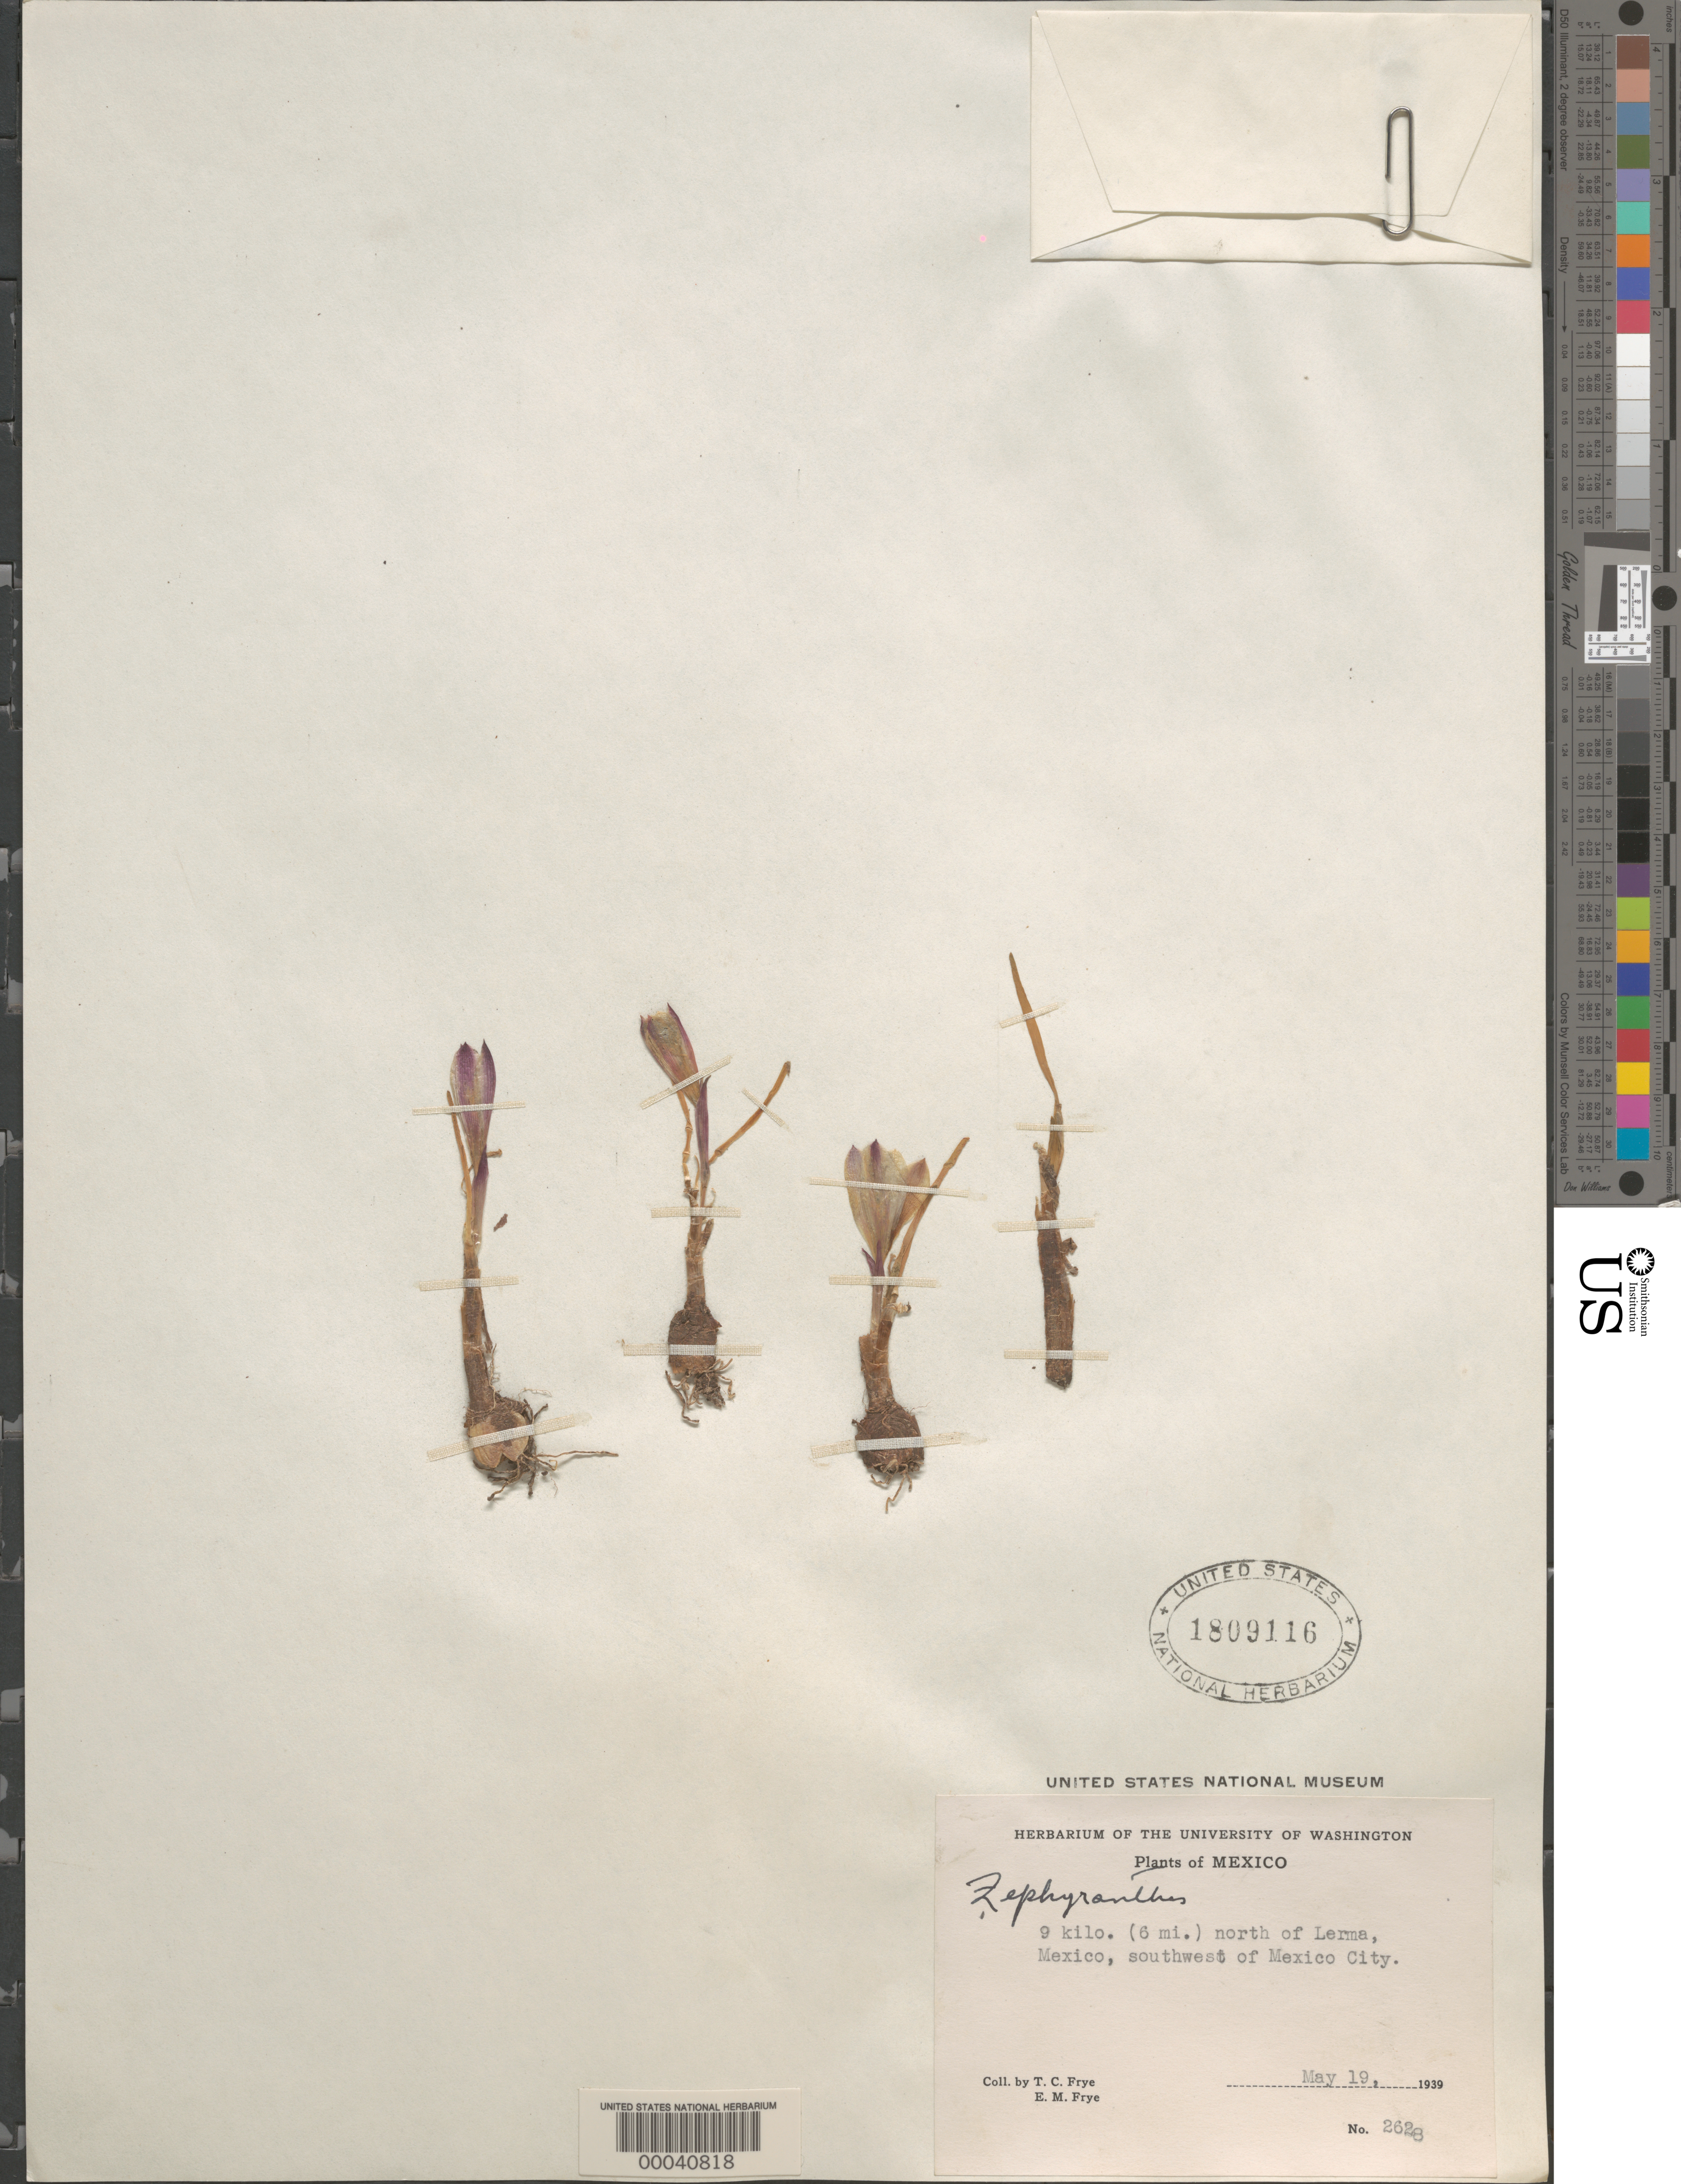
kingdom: Plantae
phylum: Tracheophyta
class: Liliopsida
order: Asparagales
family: Amaryllidaceae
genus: Zephyranthes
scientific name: Zephyranthes sp.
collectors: T. C. Frye & E. Frye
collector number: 2628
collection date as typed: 19 May 1939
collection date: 1939-05-19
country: Mexico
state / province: México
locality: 9 km N of Lerma, SW of Mexico City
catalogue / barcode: US 1809116